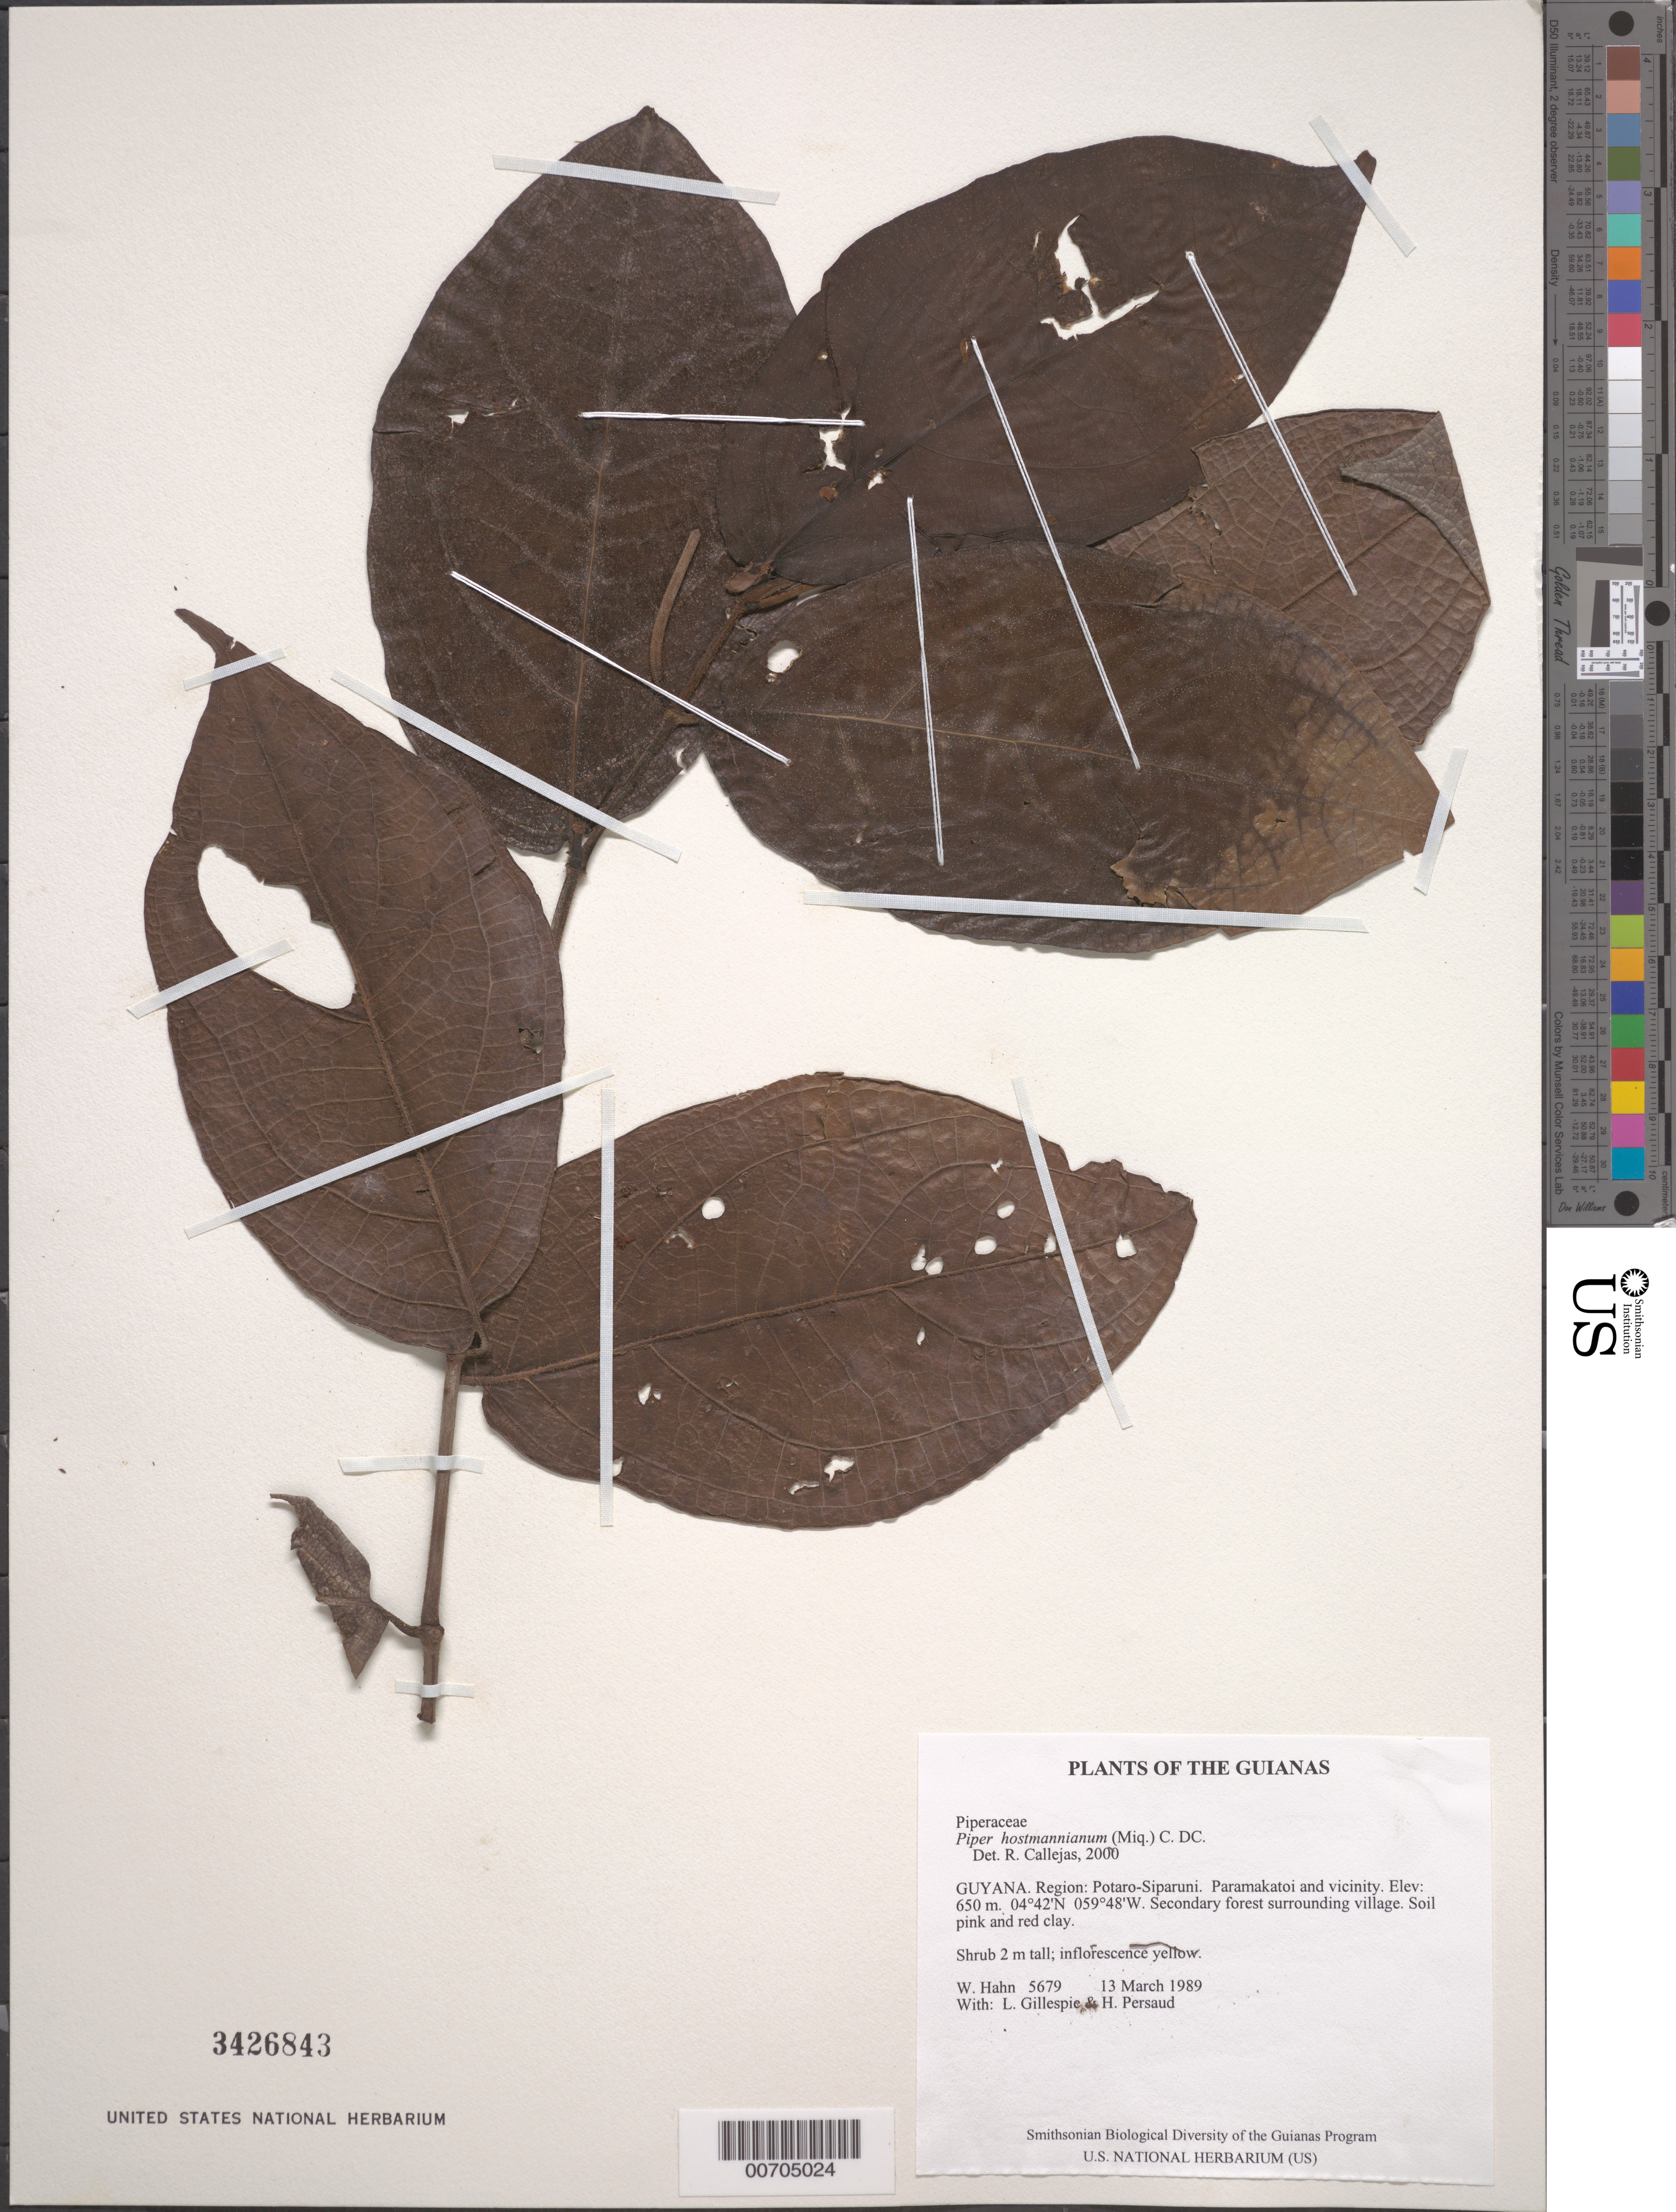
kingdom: Plantae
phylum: Tracheophyta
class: Magnoliopsida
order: Piperales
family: Piperaceae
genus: Piper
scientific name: Piper hostmannianum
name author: (Miq.) C. DC.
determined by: Görts-van Rijn, A. R.; Christenhusz, M. J.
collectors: W. Hahn, L. J. Gillespie & H. Persaud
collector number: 5679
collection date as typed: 13 March 1989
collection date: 1989-03-13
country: Guyana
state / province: Potaro-Siparuni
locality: Paramakatoi and vicinity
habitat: Secondary forest surrounding village. Soil pink and red clay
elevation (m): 650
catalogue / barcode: US 3426843